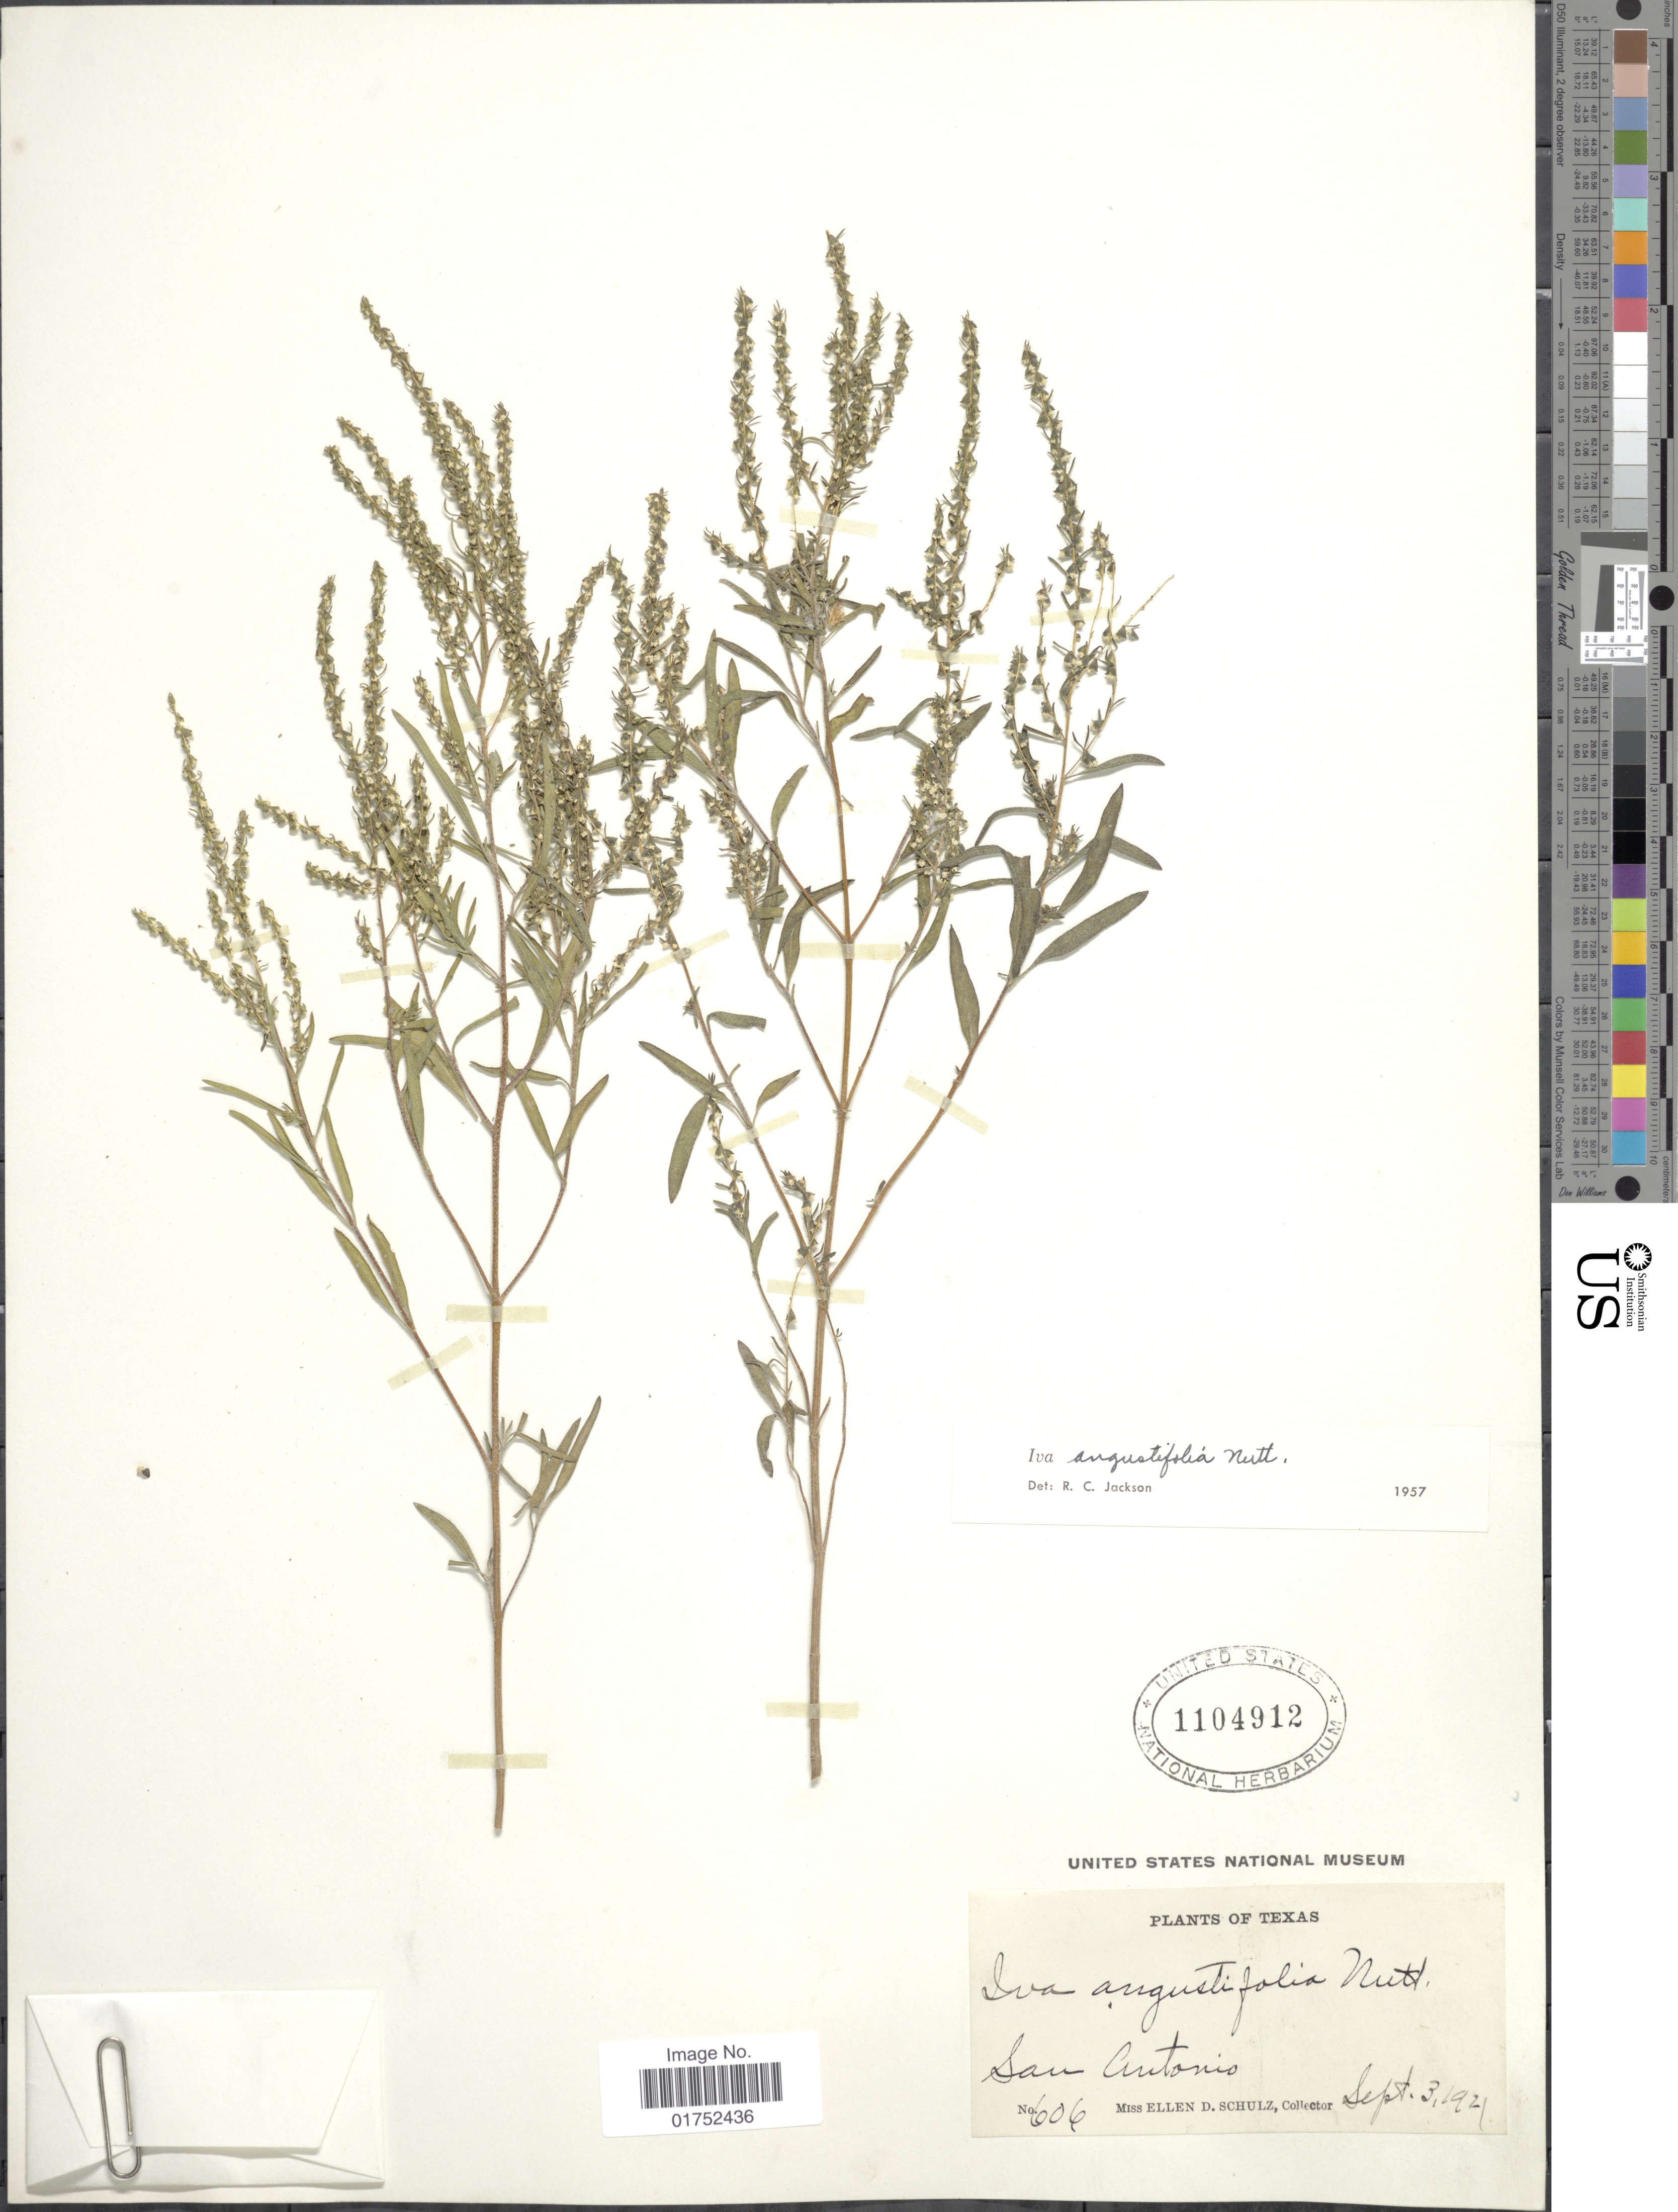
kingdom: Plantae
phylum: Tracheophyta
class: Magnoliopsida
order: Asterales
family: Asteraceae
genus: Iva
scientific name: Iva angustifolia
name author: Nutt.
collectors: E. D. Schulz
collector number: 606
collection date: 1921-09-03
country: United States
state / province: Texas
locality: San Antonio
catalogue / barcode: US 1104912